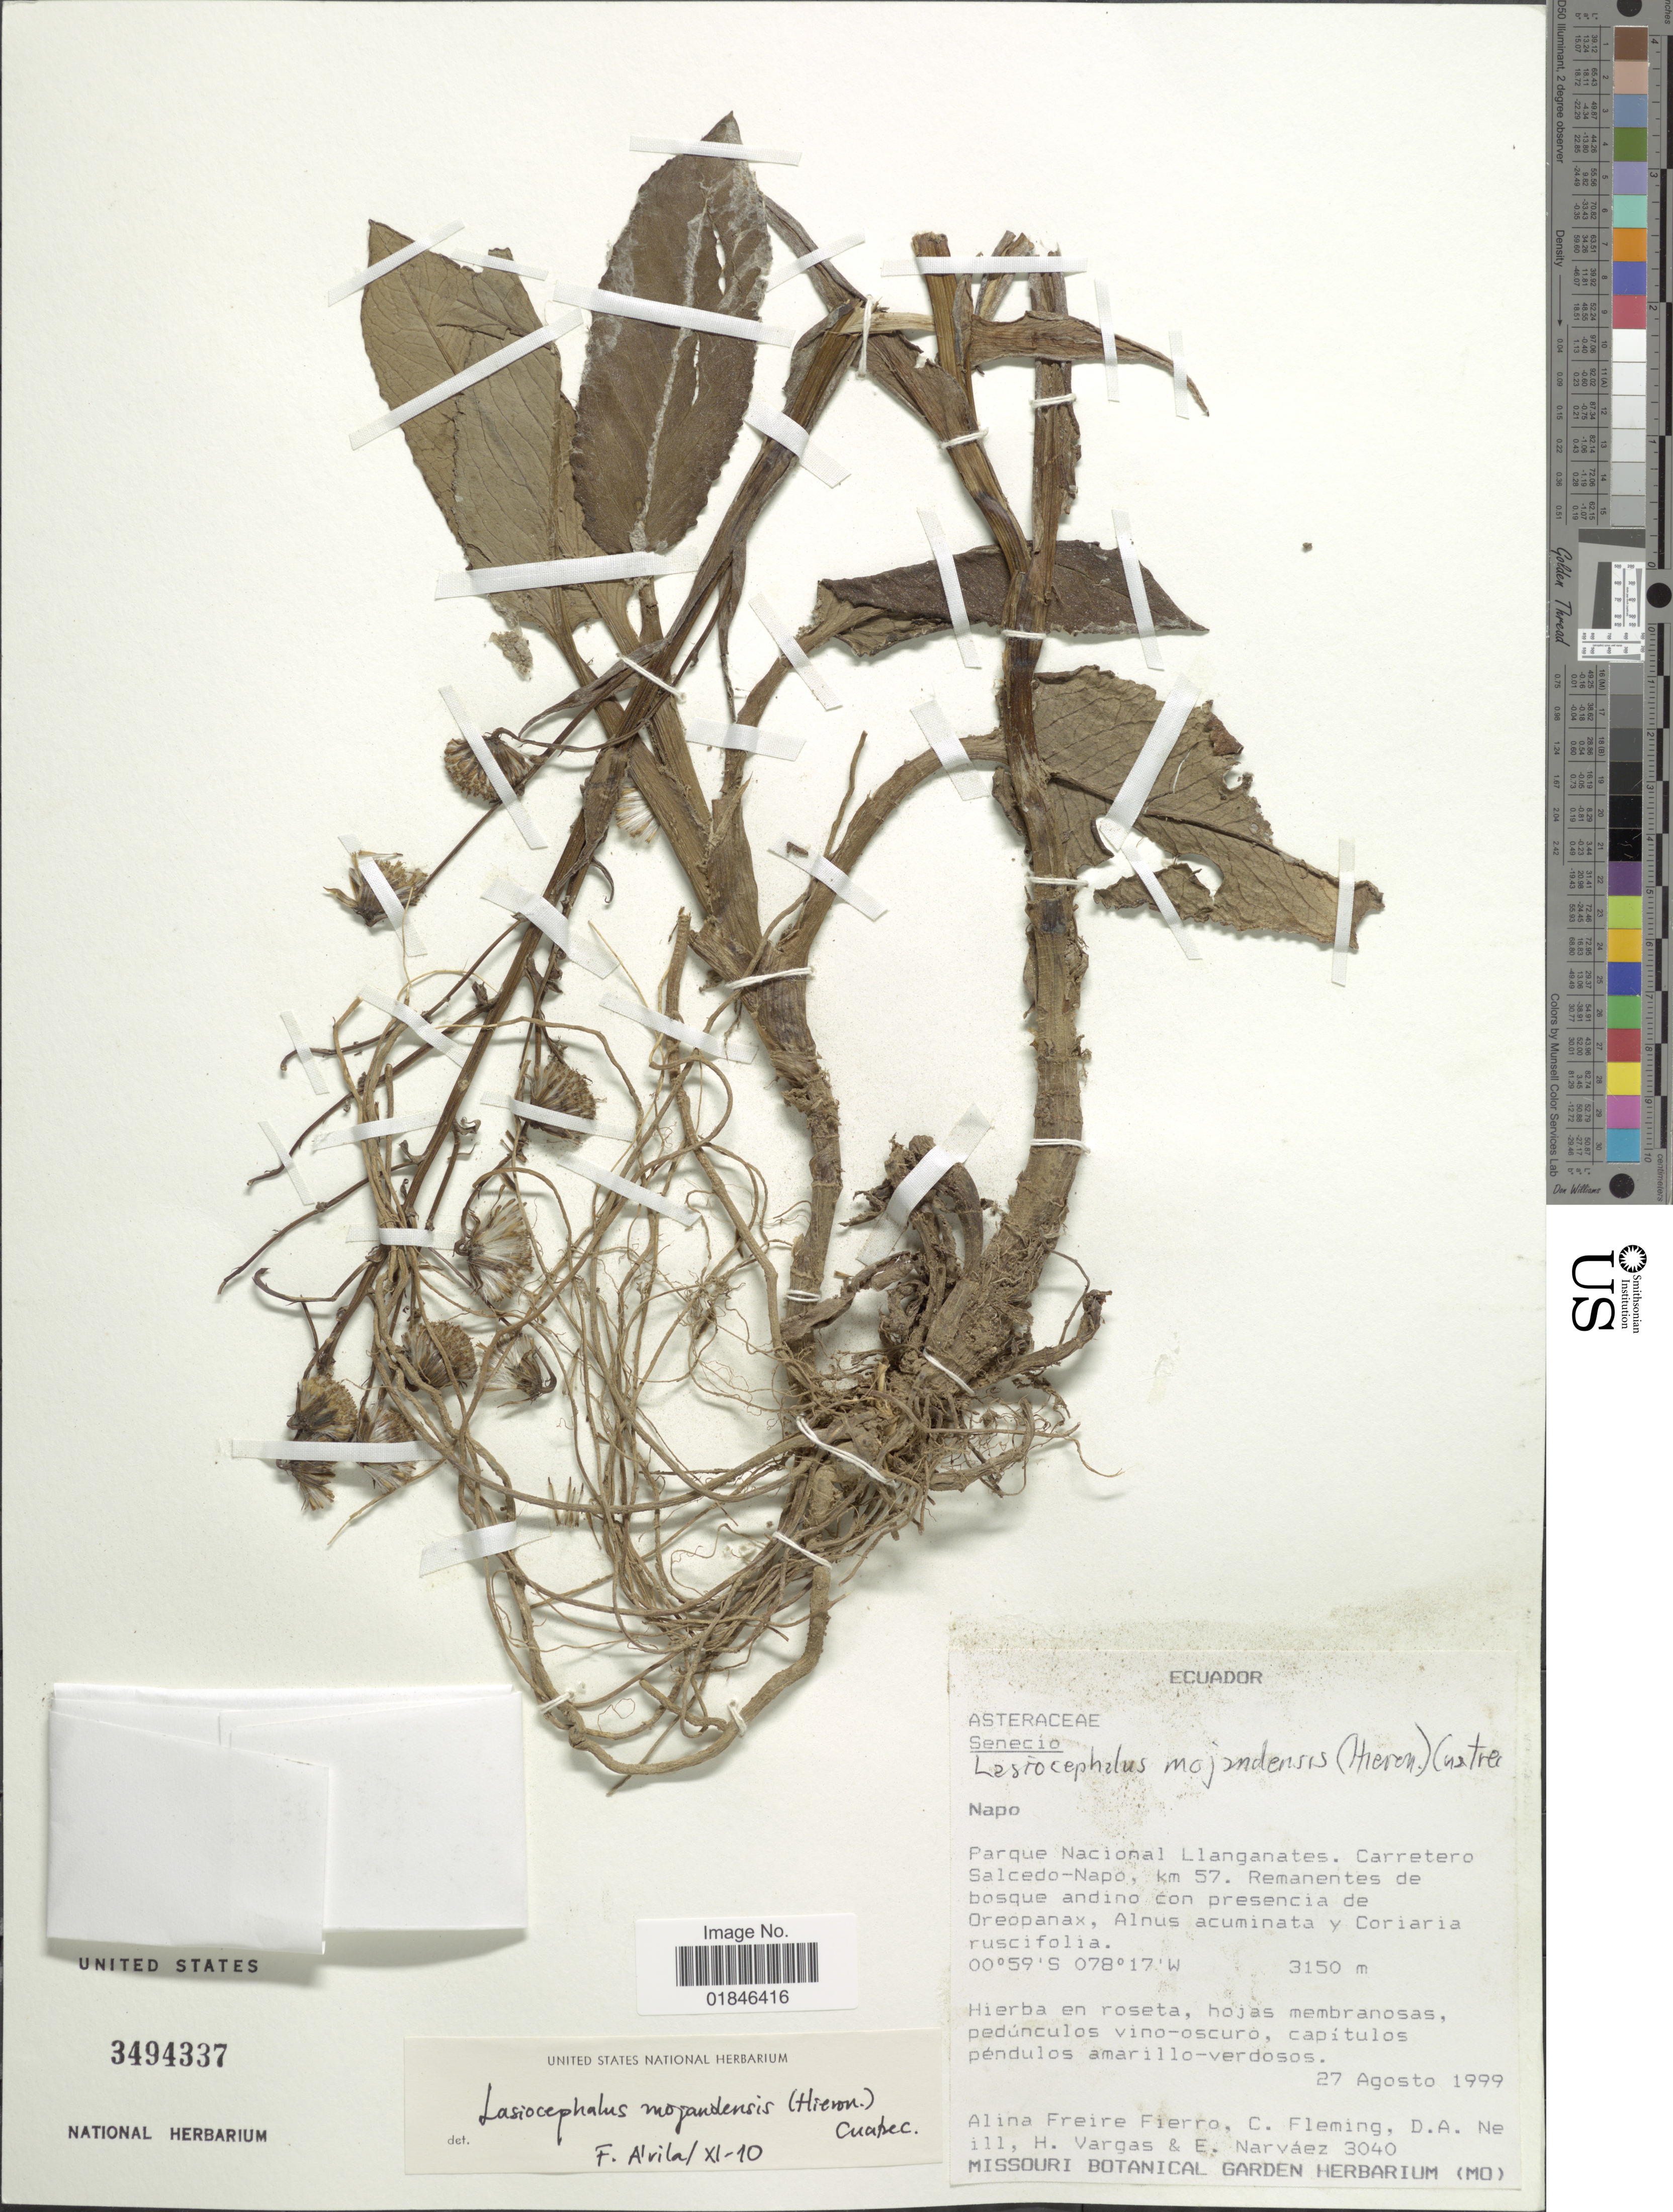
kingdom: Plantae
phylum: Tracheophyta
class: Magnoliopsida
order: Asterales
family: Asteraceae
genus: Senecio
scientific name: Senecio mojandensis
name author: Hieron.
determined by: Salomon, Luciana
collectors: A. Freire-Fierro, C. Fleming, D. A. Neill & E. Narváez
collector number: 3040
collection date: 1999-08-27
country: Ecuador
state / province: Napo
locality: Napo, Parque Nacional Llanganates. Carretero Salcedo-Napo, km 57. Remanentes de bosque andino con presencia de Oreopanax.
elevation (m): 3150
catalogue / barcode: US 3494337